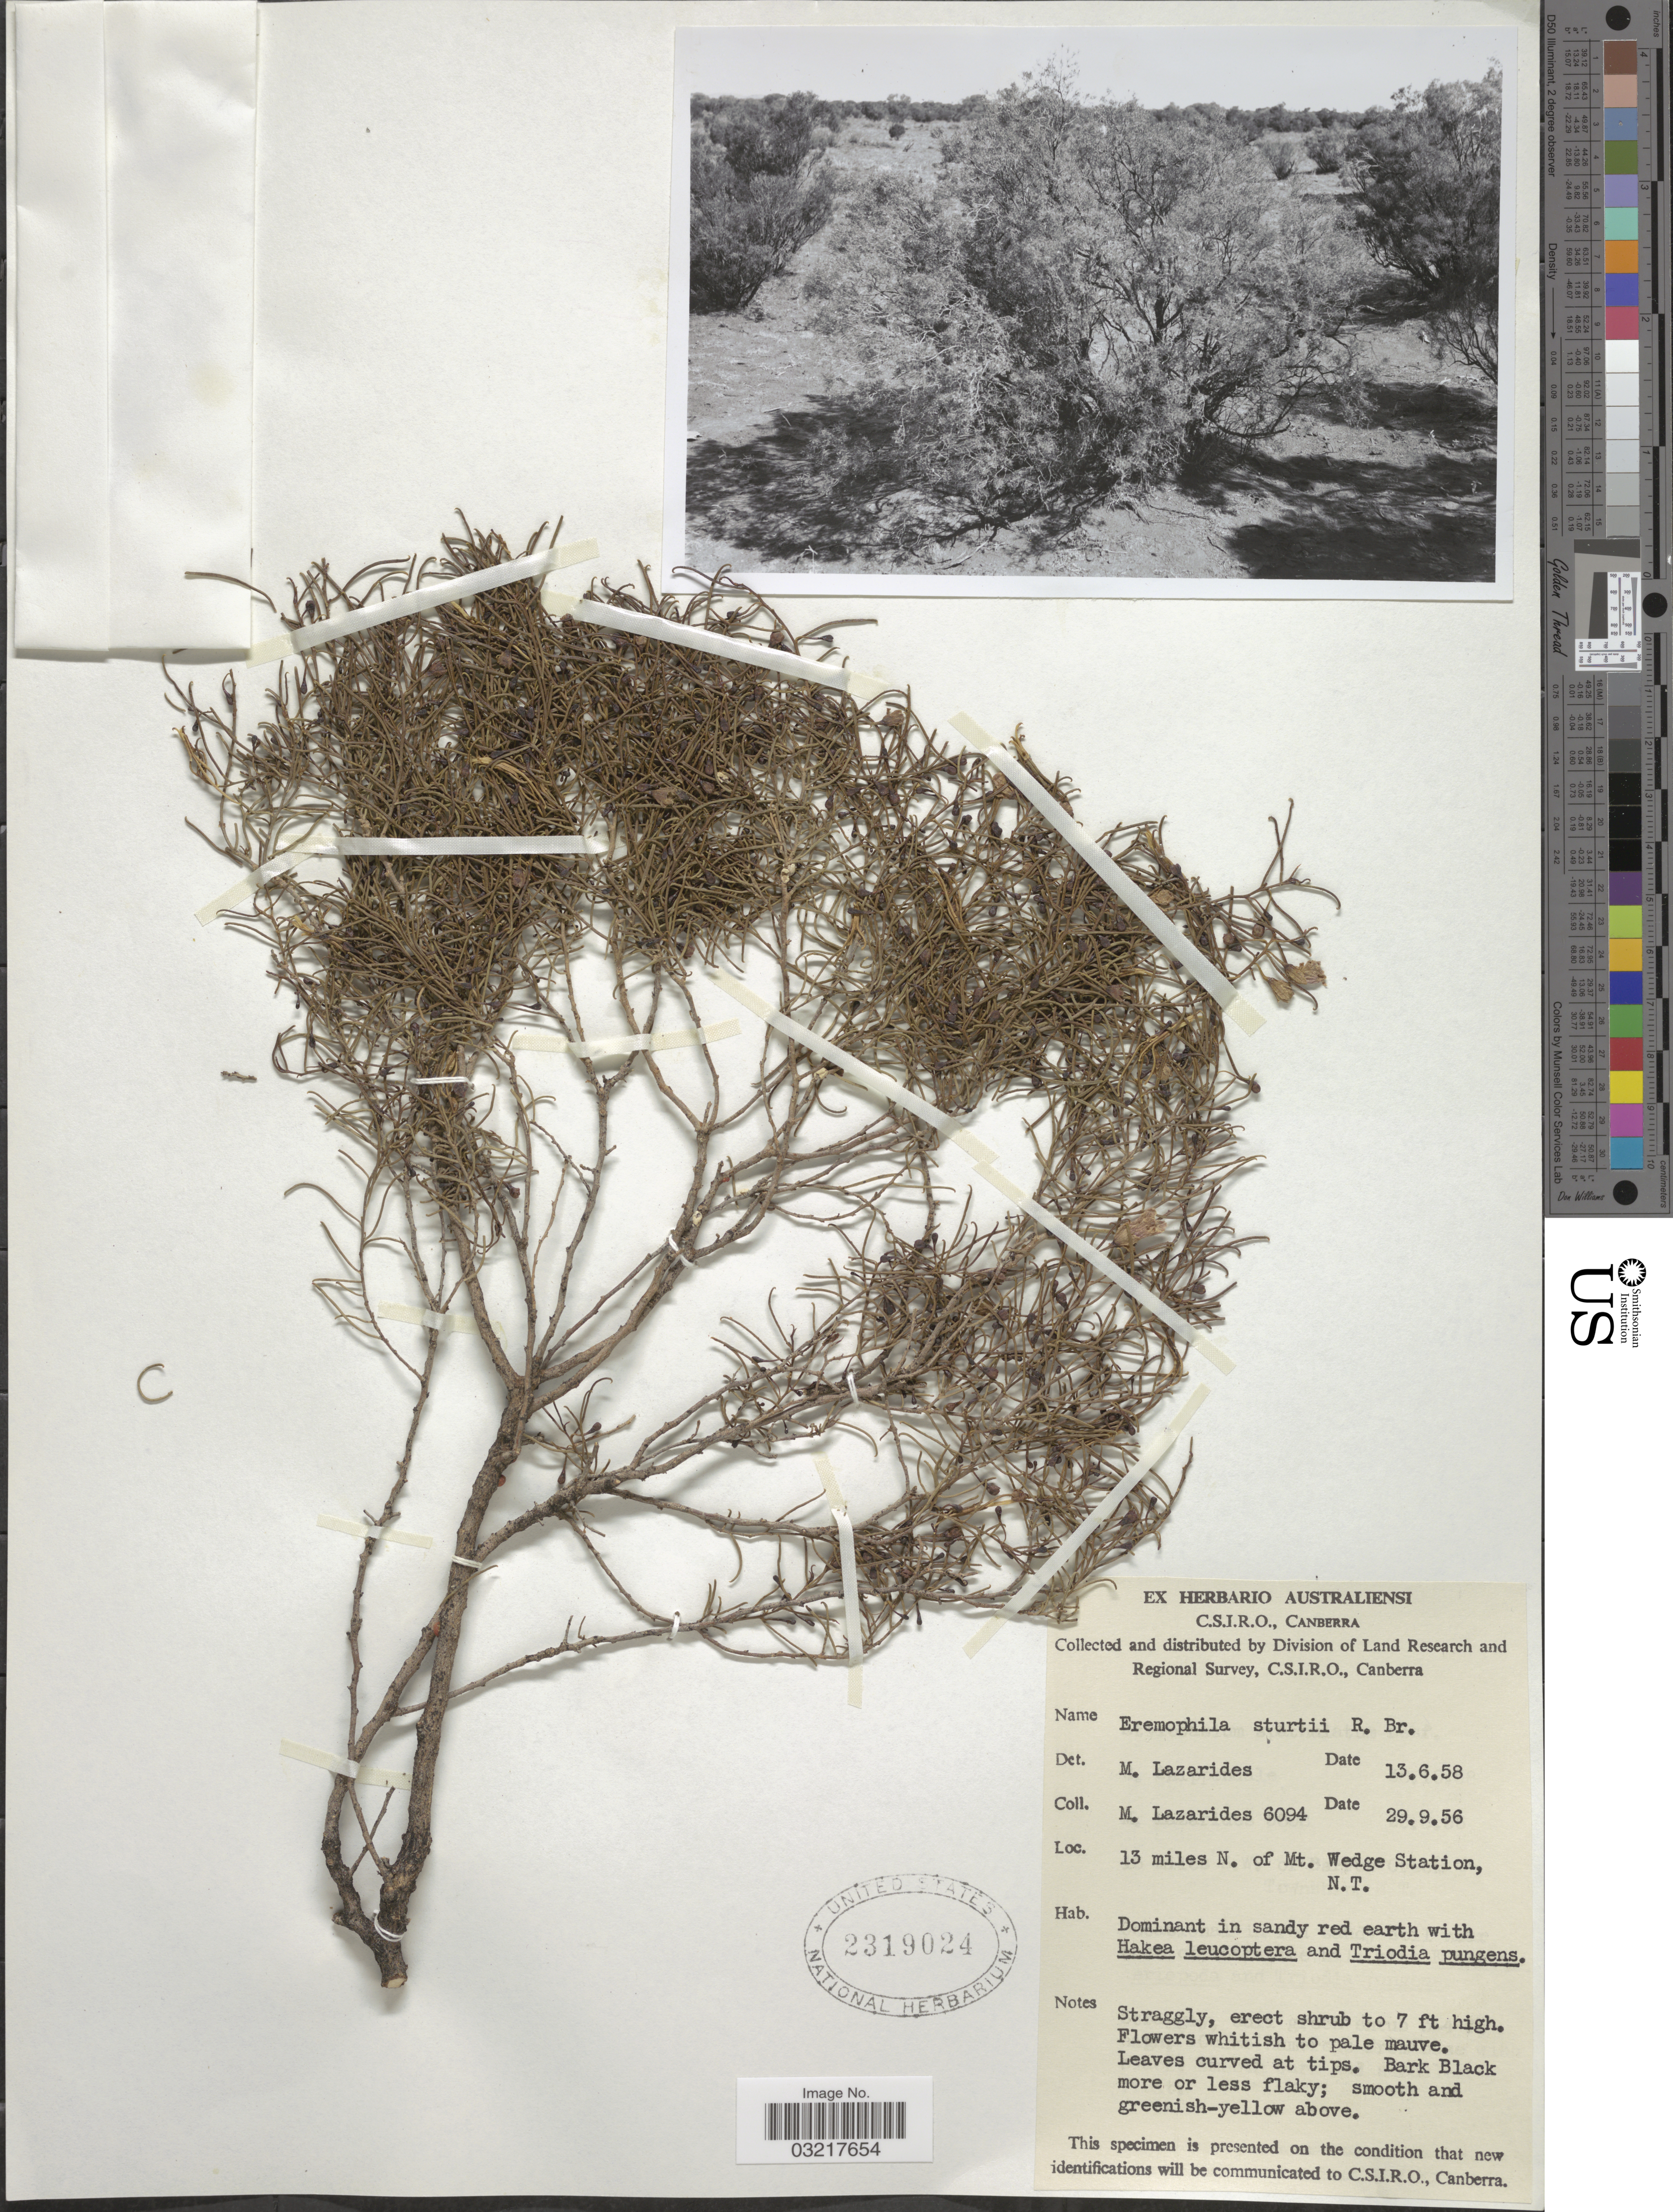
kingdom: Plantae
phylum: Tracheophyta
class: Magnoliopsida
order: Lamiales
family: Scrophulariaceae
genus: Eremophila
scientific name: Eremophila sturtii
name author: R. Br.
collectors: M. Lazarides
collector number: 6094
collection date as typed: Transcribed d/m/y: 29/9/56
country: Australia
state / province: Northern Territory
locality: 13 miles N. of Mt. Wedge Station, N.T.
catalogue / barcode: US 2319024